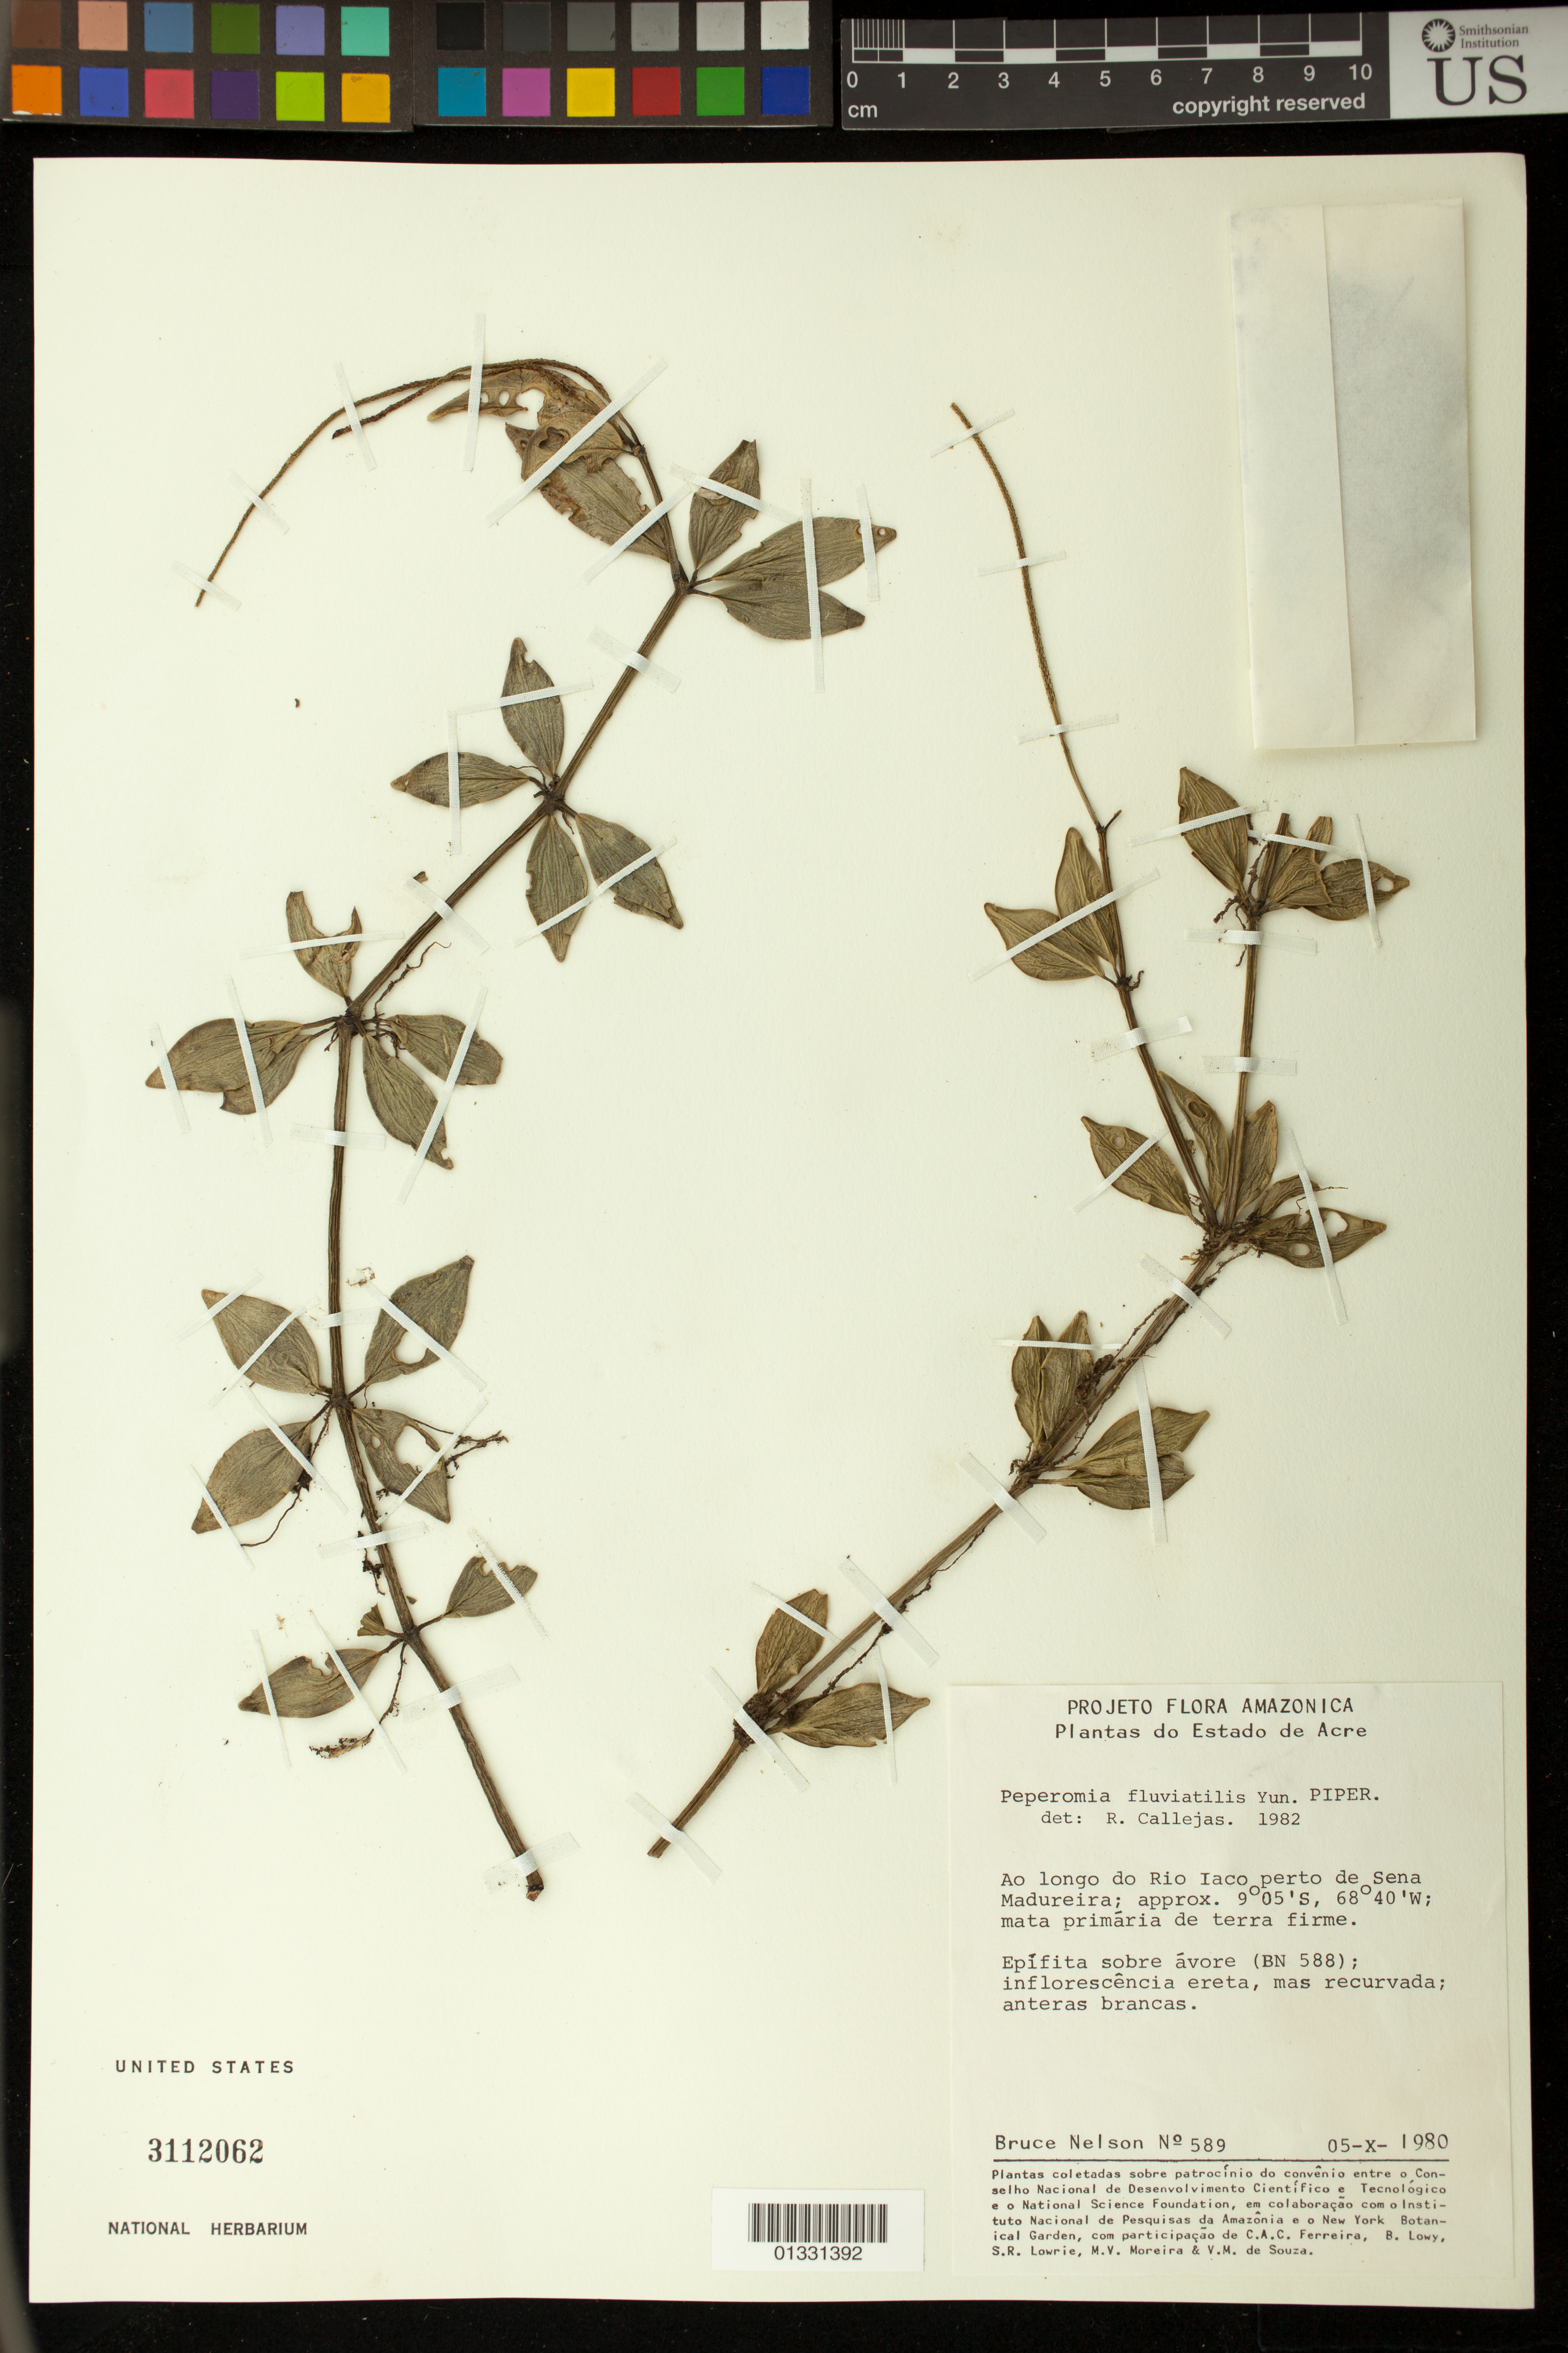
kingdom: Plantae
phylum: Tracheophyta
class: Magnoliopsida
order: Piperales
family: Piperaceae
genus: Peperomia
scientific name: Peperomia fluviatilis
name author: Yunck.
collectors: B. Nelson, C. A. Cid Ferreira, B. Lowy, S. Lowrie, M. Moreira & V. Souza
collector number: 589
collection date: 1980-10-05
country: Brazil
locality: Ao longo do Rio Iaco perto de Sena Madureira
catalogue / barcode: US 3112062